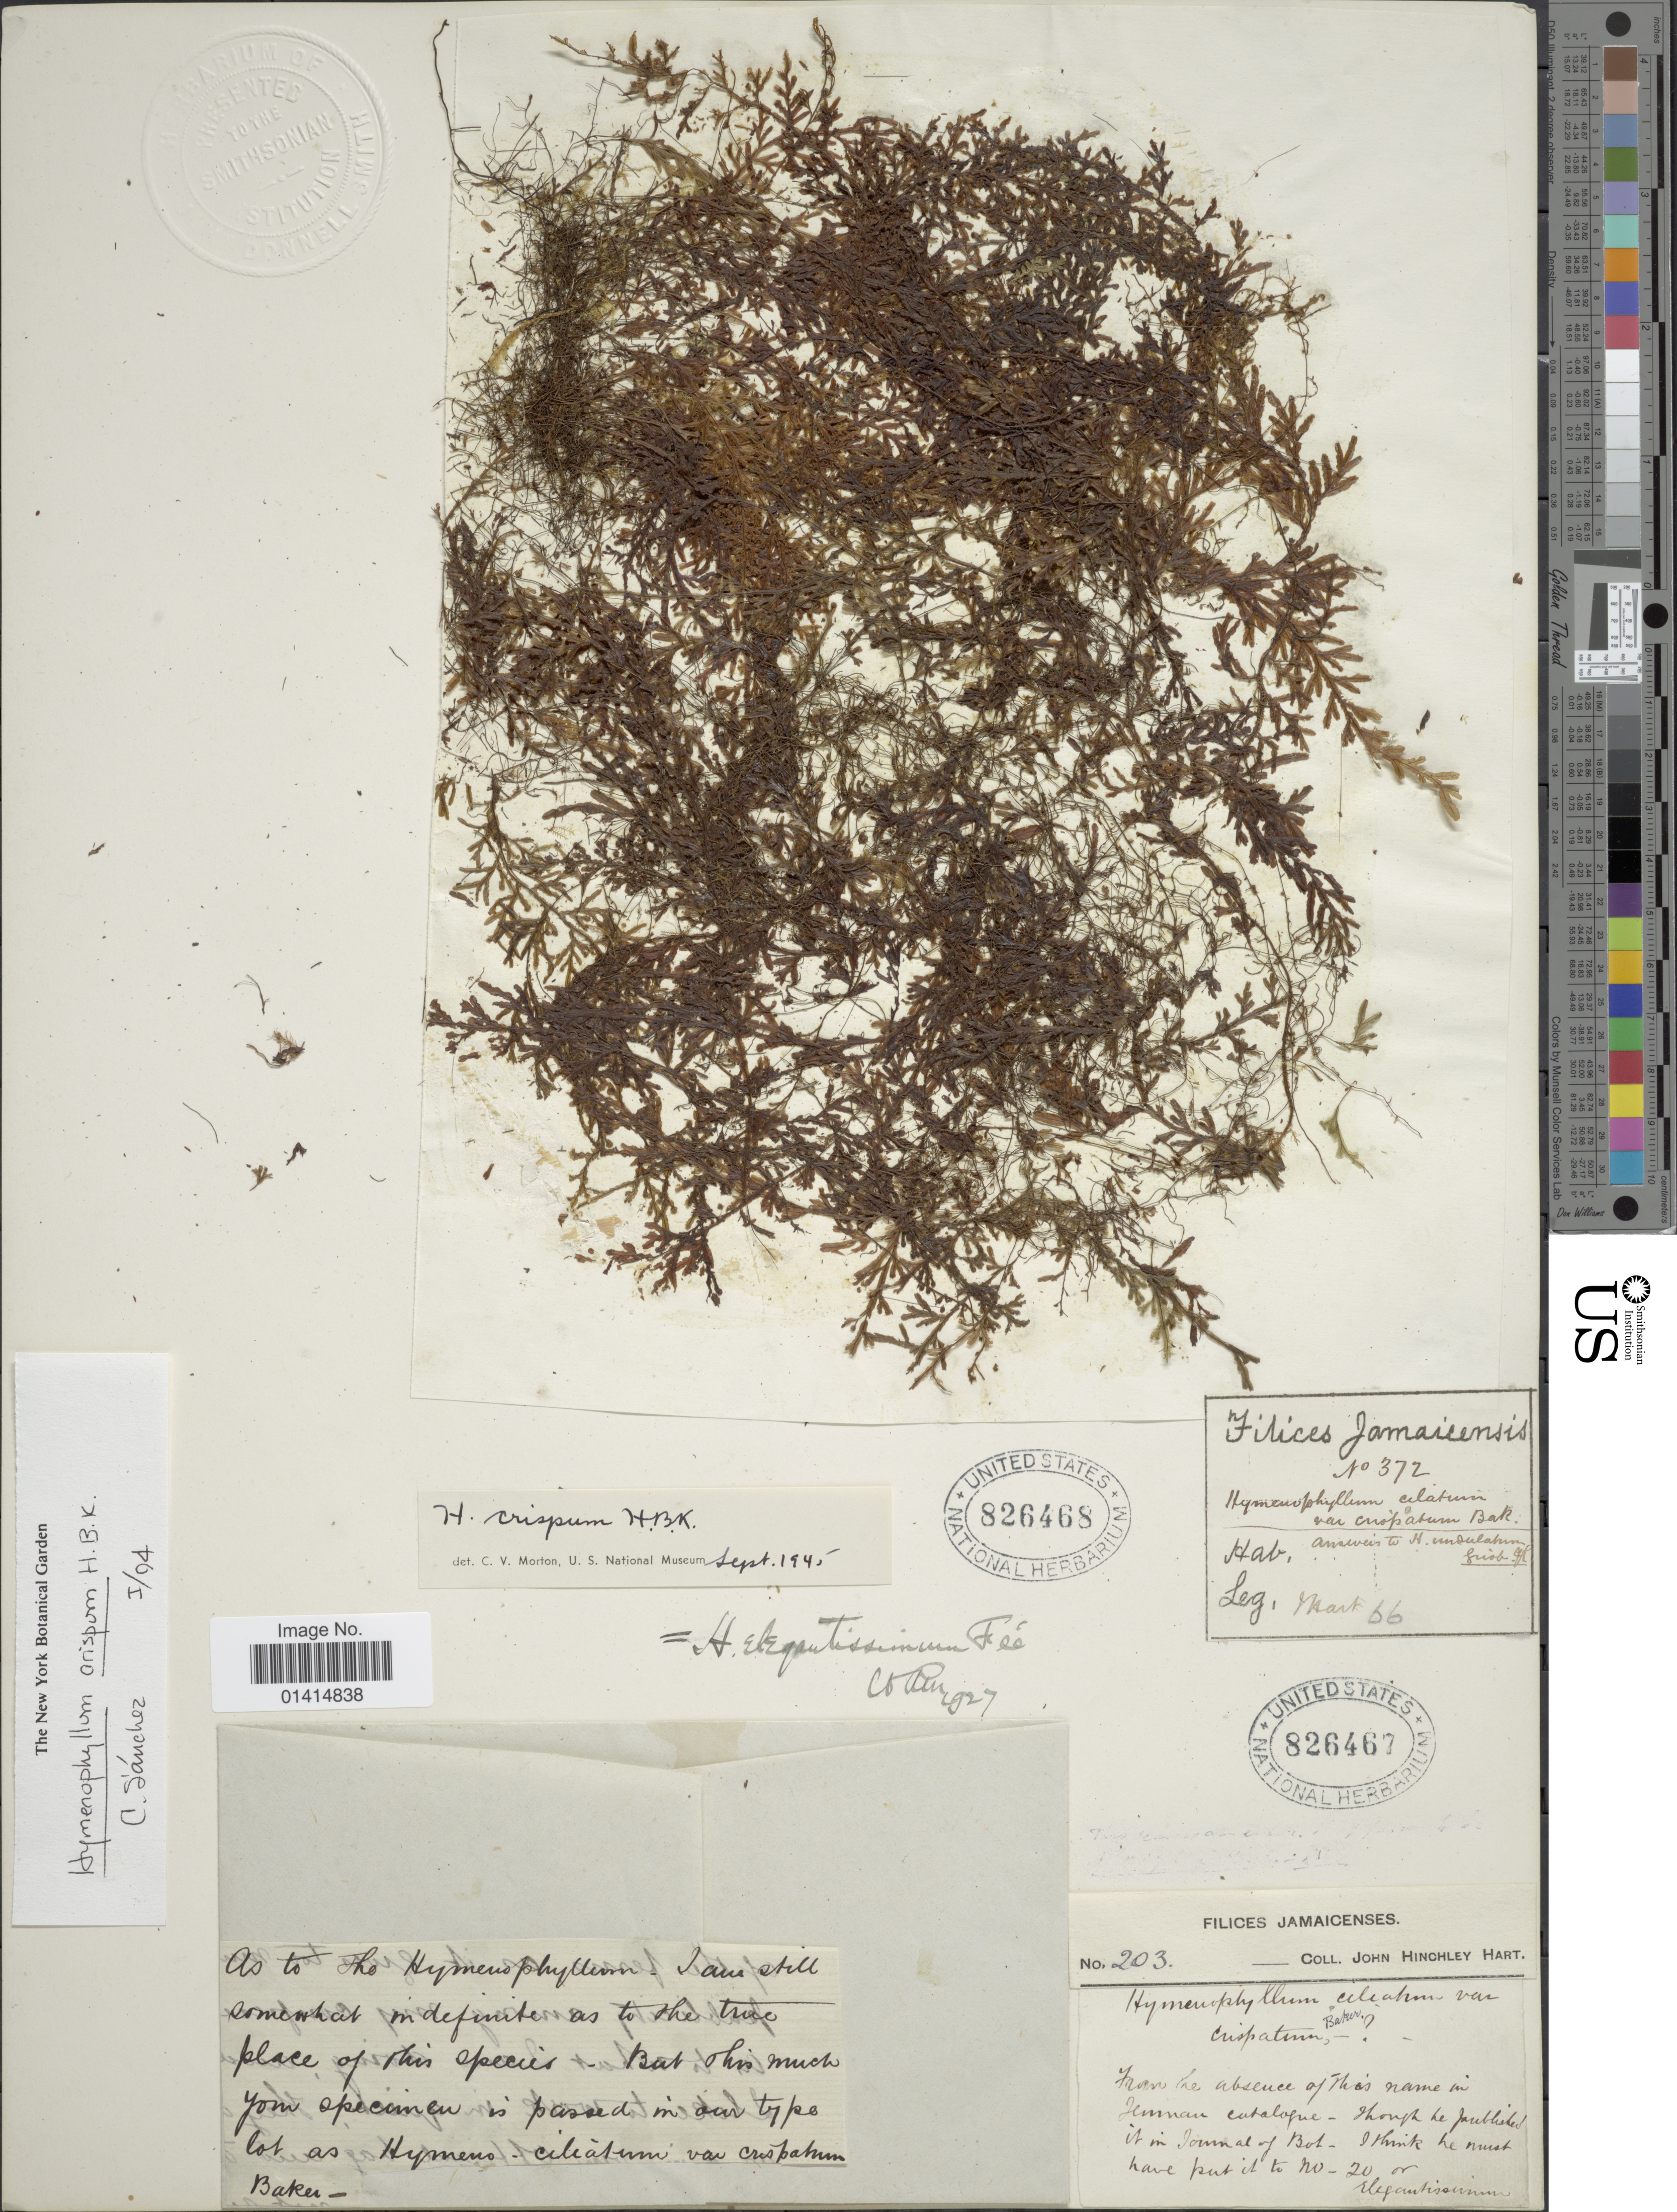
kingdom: Plantae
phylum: Tracheophyta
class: Polypodiopsida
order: Hymenophyllales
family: Hymenophyllaceae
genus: Hymenophyllum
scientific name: Hymenophyllum crispum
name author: Kunth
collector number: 372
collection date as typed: Transcribed d/m/y: /3/66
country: Jamaica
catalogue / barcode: US 826468